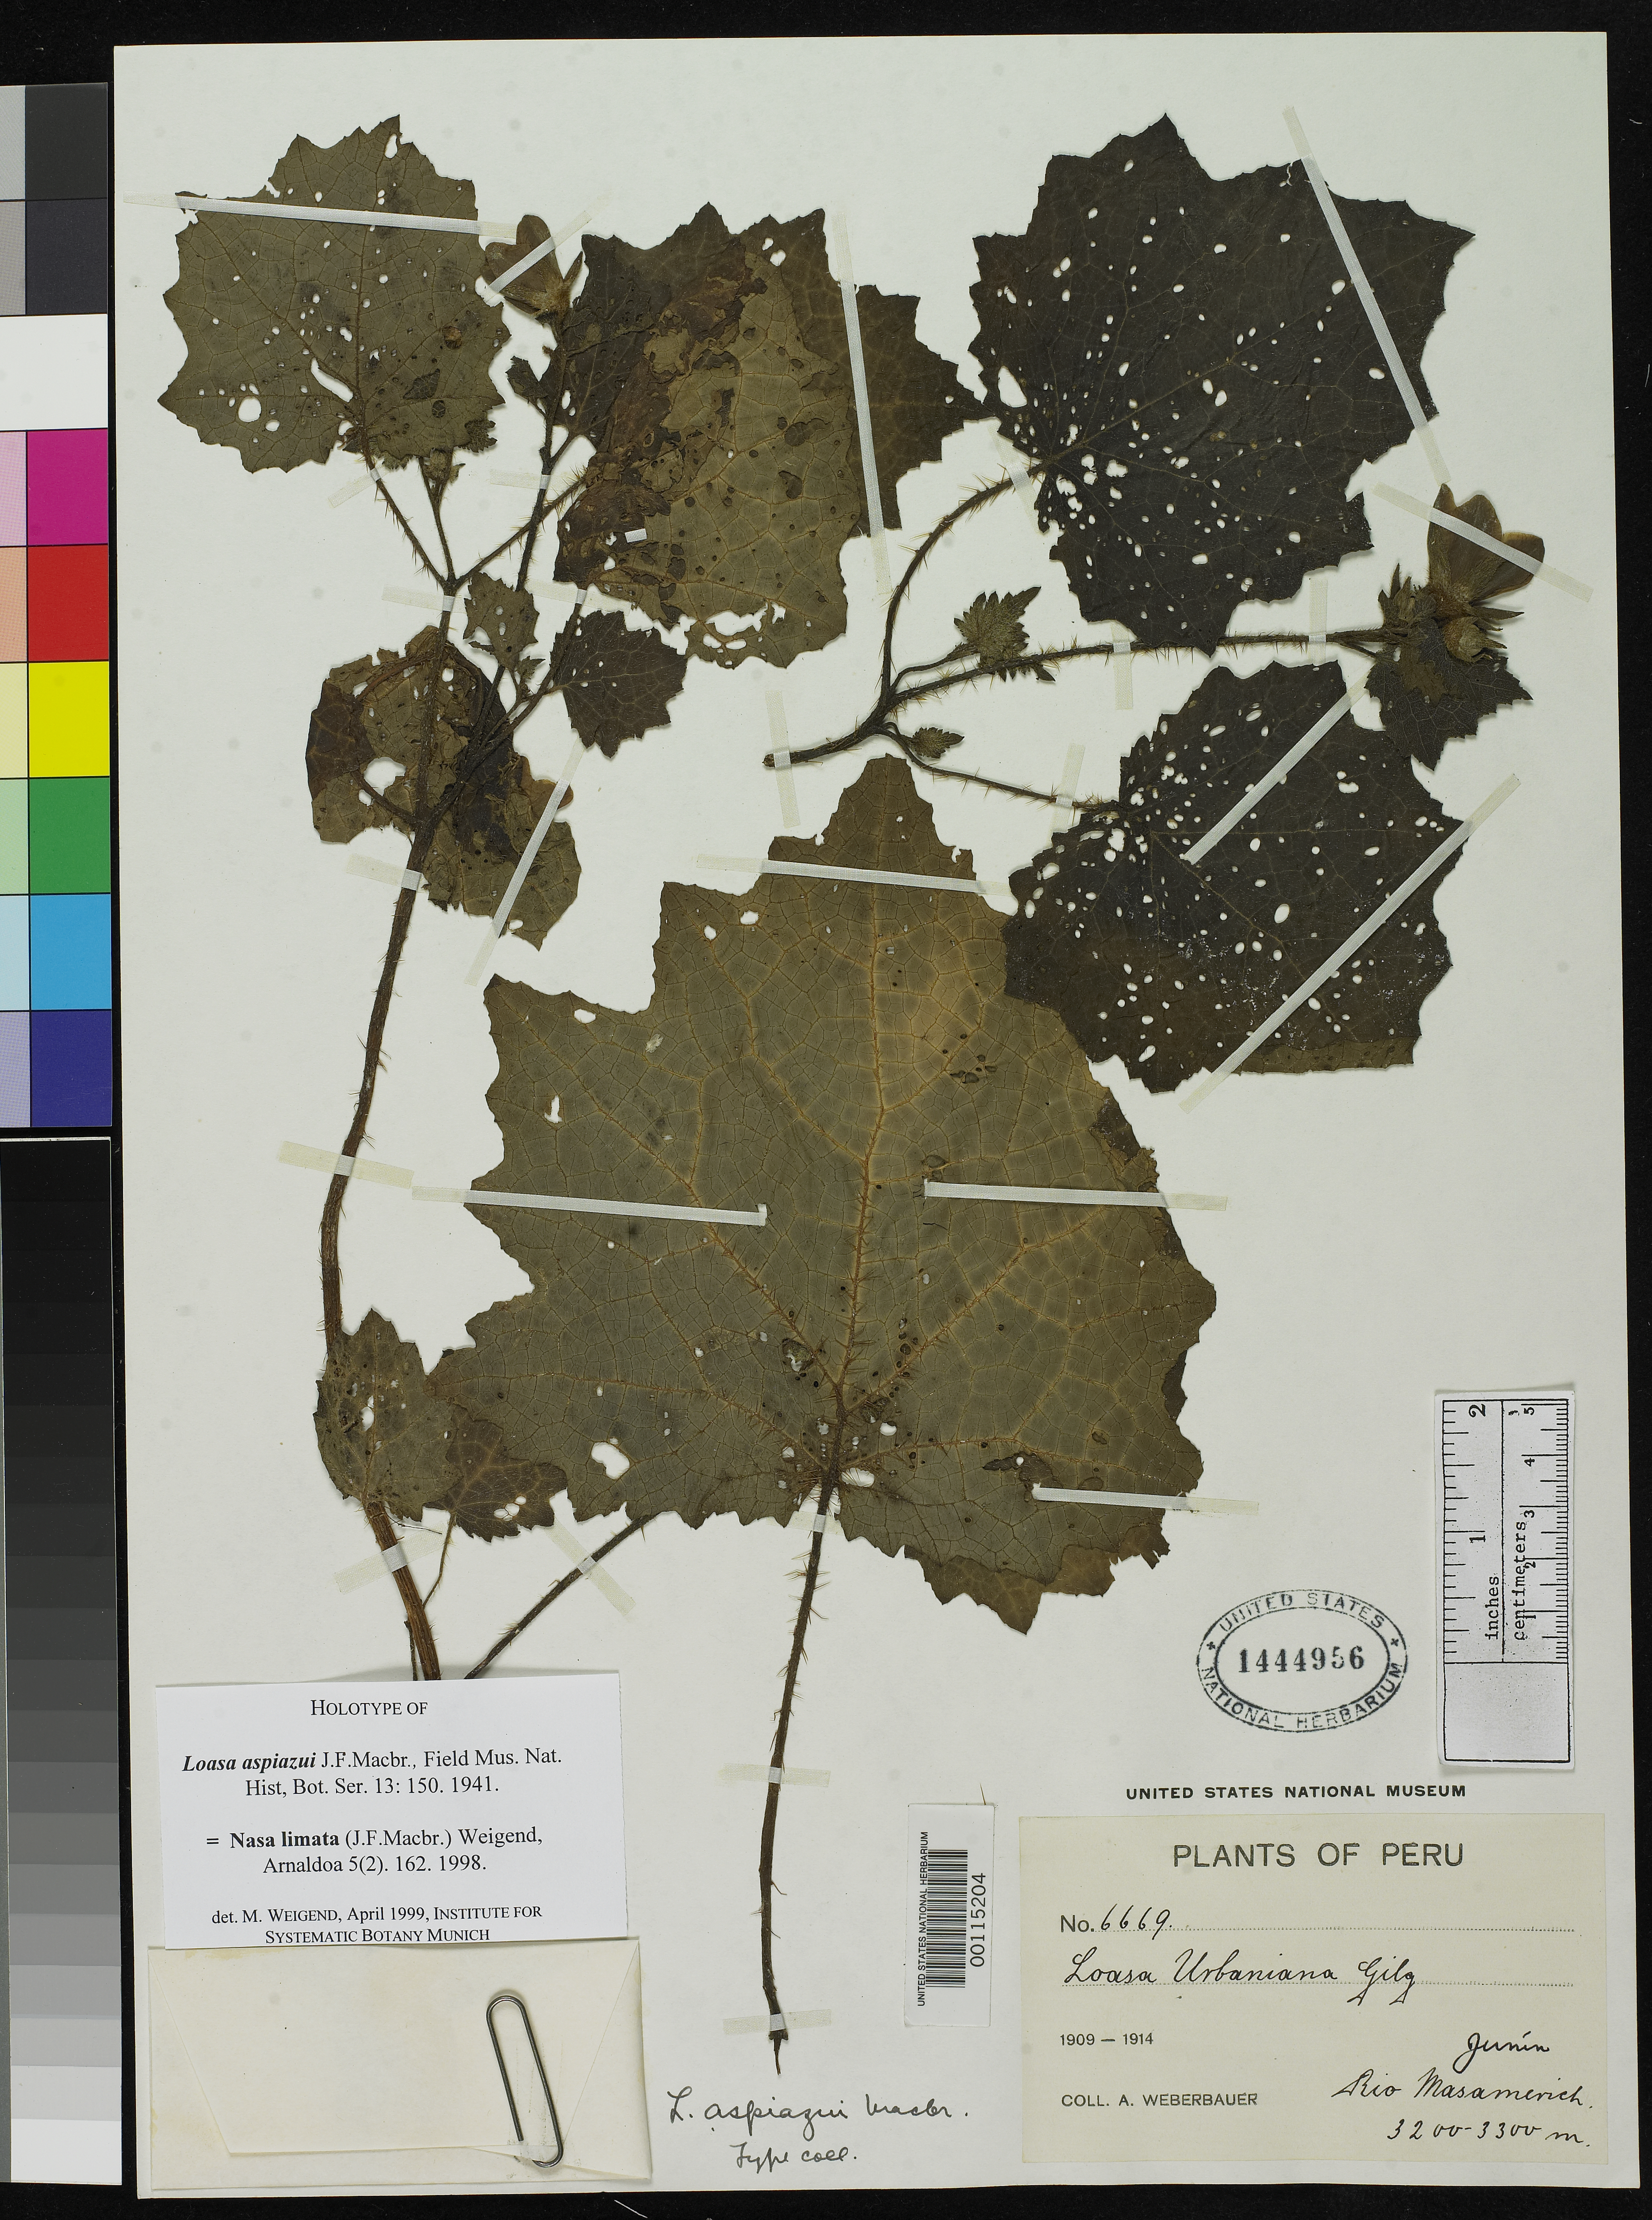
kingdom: Plantae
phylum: Tracheophyta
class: Magnoliopsida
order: Cornales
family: Loasaceae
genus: Loasa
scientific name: Loasa aspiazui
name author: J.F. Macbr.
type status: Isotype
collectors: A. Weberbauer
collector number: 6669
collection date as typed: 1909 to -- --- 1914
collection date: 1909/1914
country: Peru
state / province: Junín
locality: Rio Masamerich.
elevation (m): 3200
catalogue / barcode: US 1444956